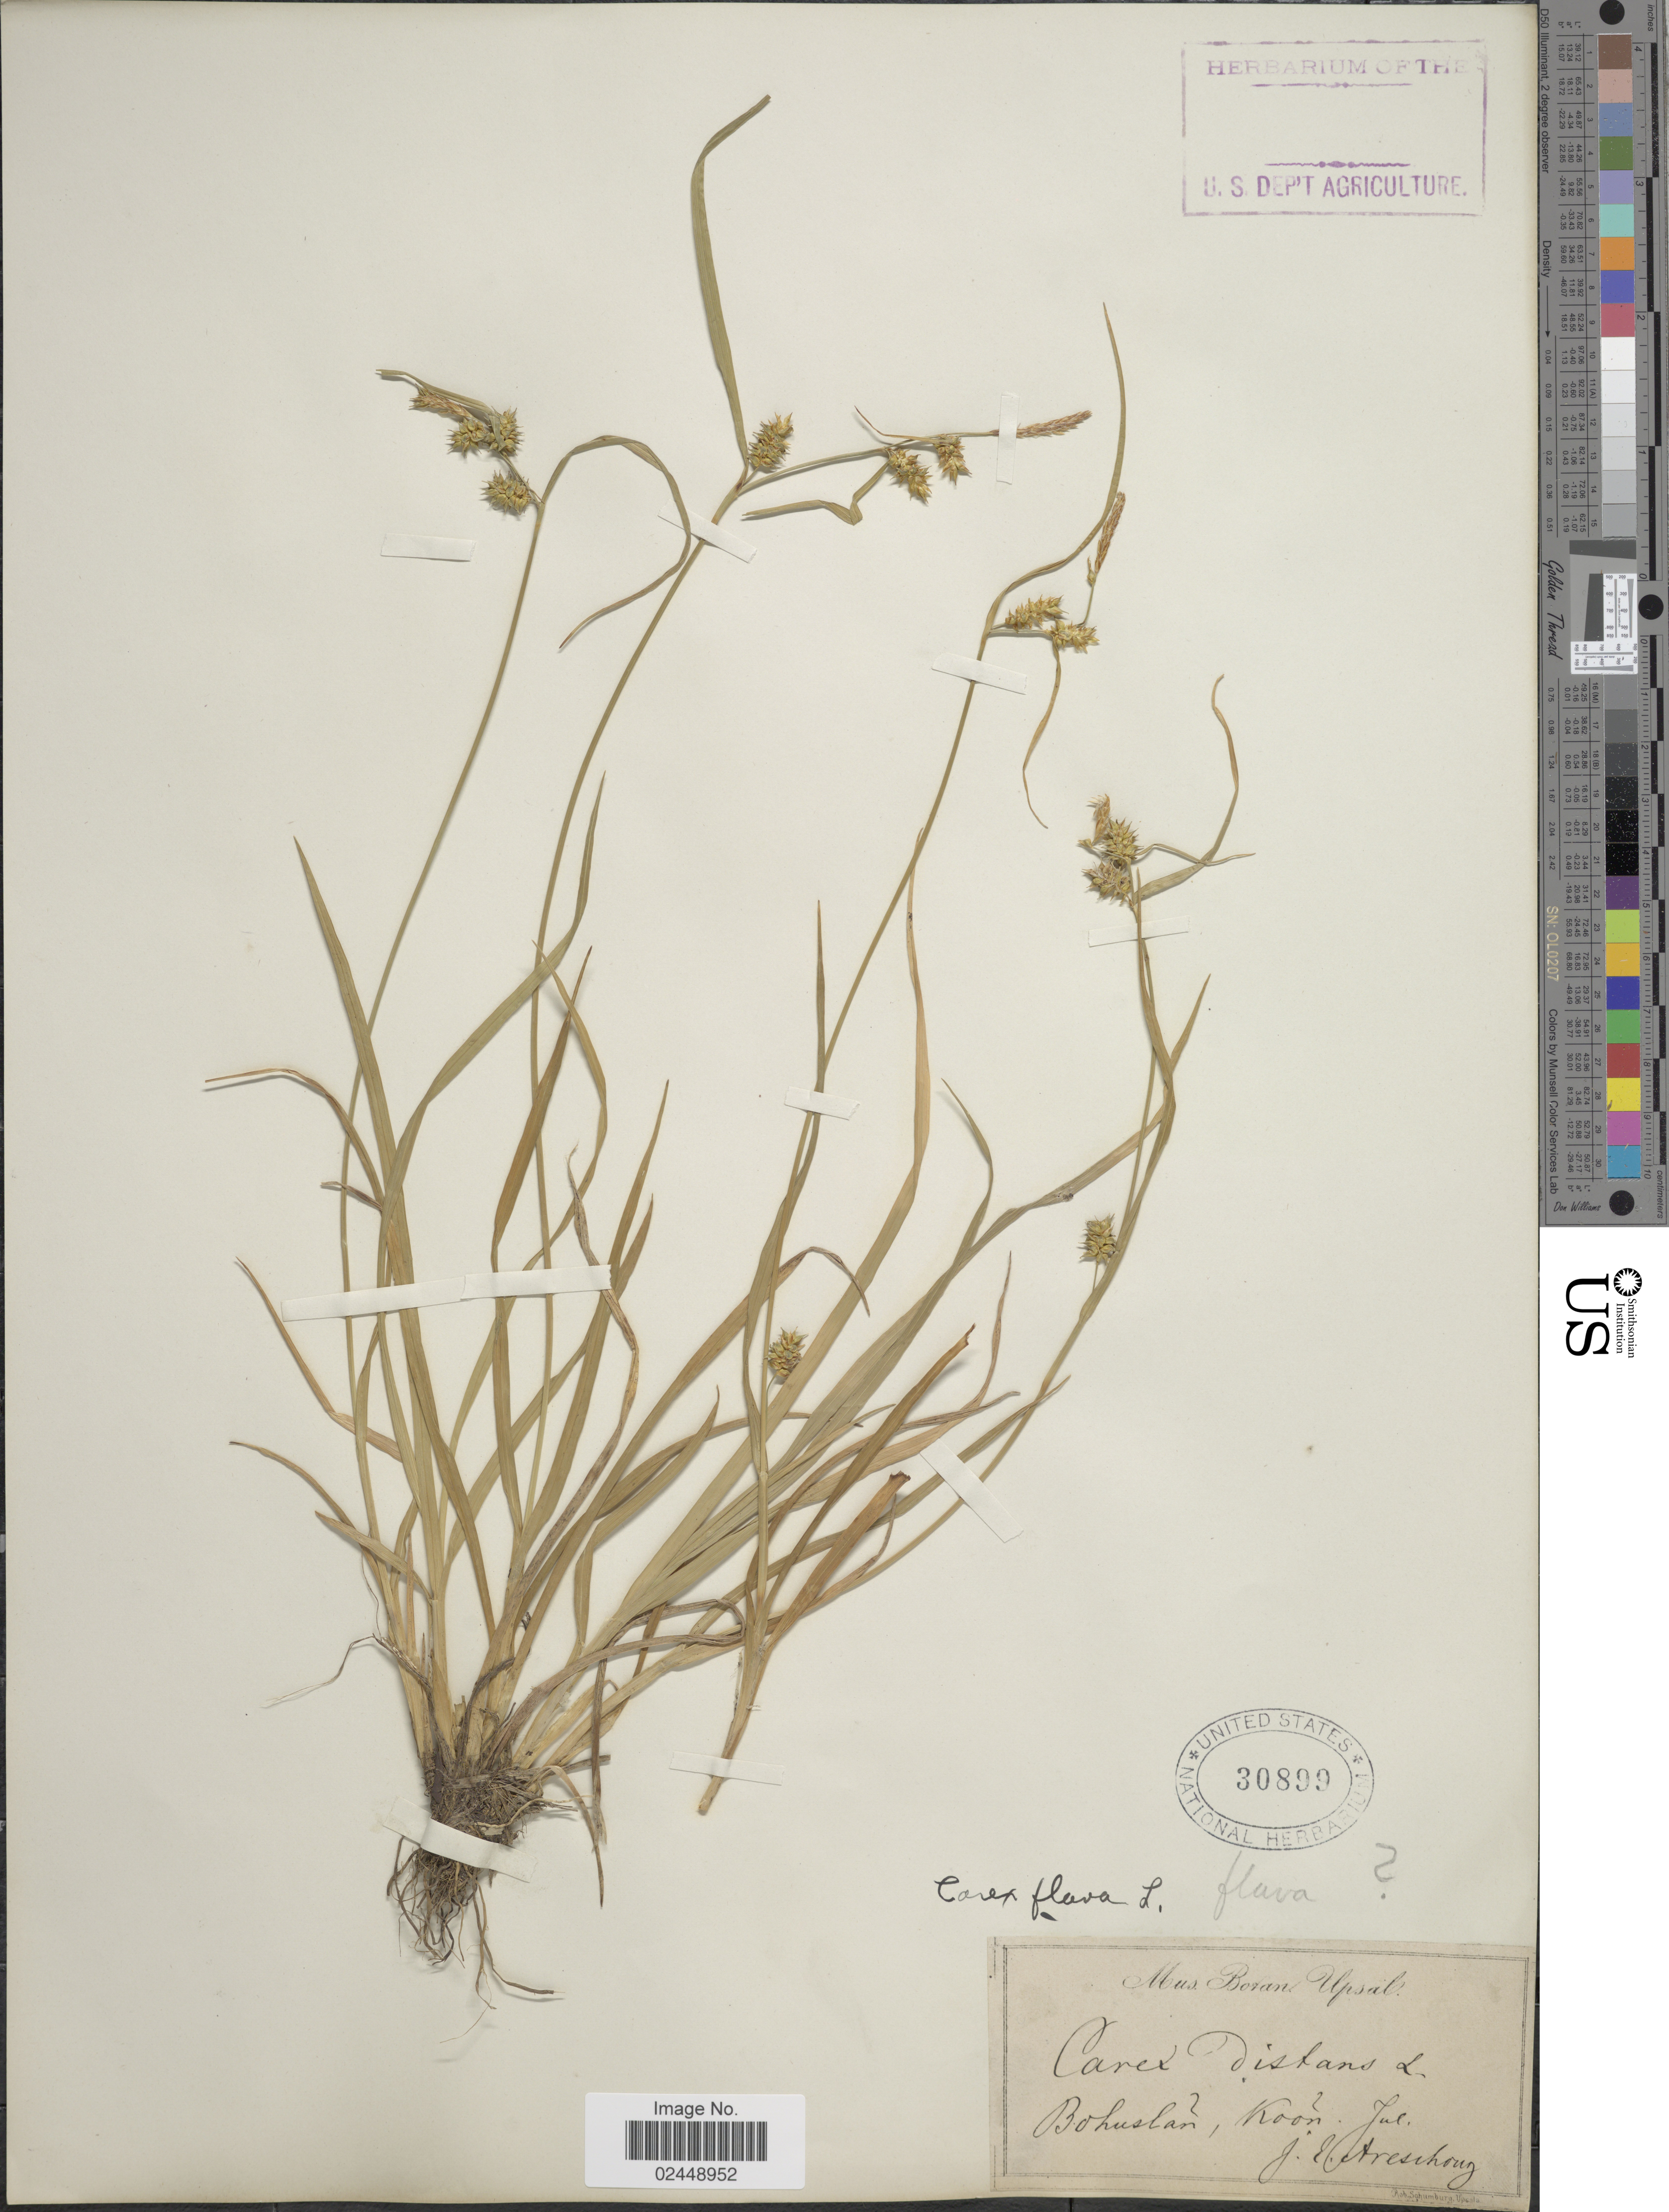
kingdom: Plantae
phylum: Tracheophyta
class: Liliopsida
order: Poales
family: Cyperaceae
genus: Carex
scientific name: Carex flava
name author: L.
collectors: J. Areschoug (herbarium)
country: Sweden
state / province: Västra Götaland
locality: Bohuslan, Koon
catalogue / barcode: US 30899